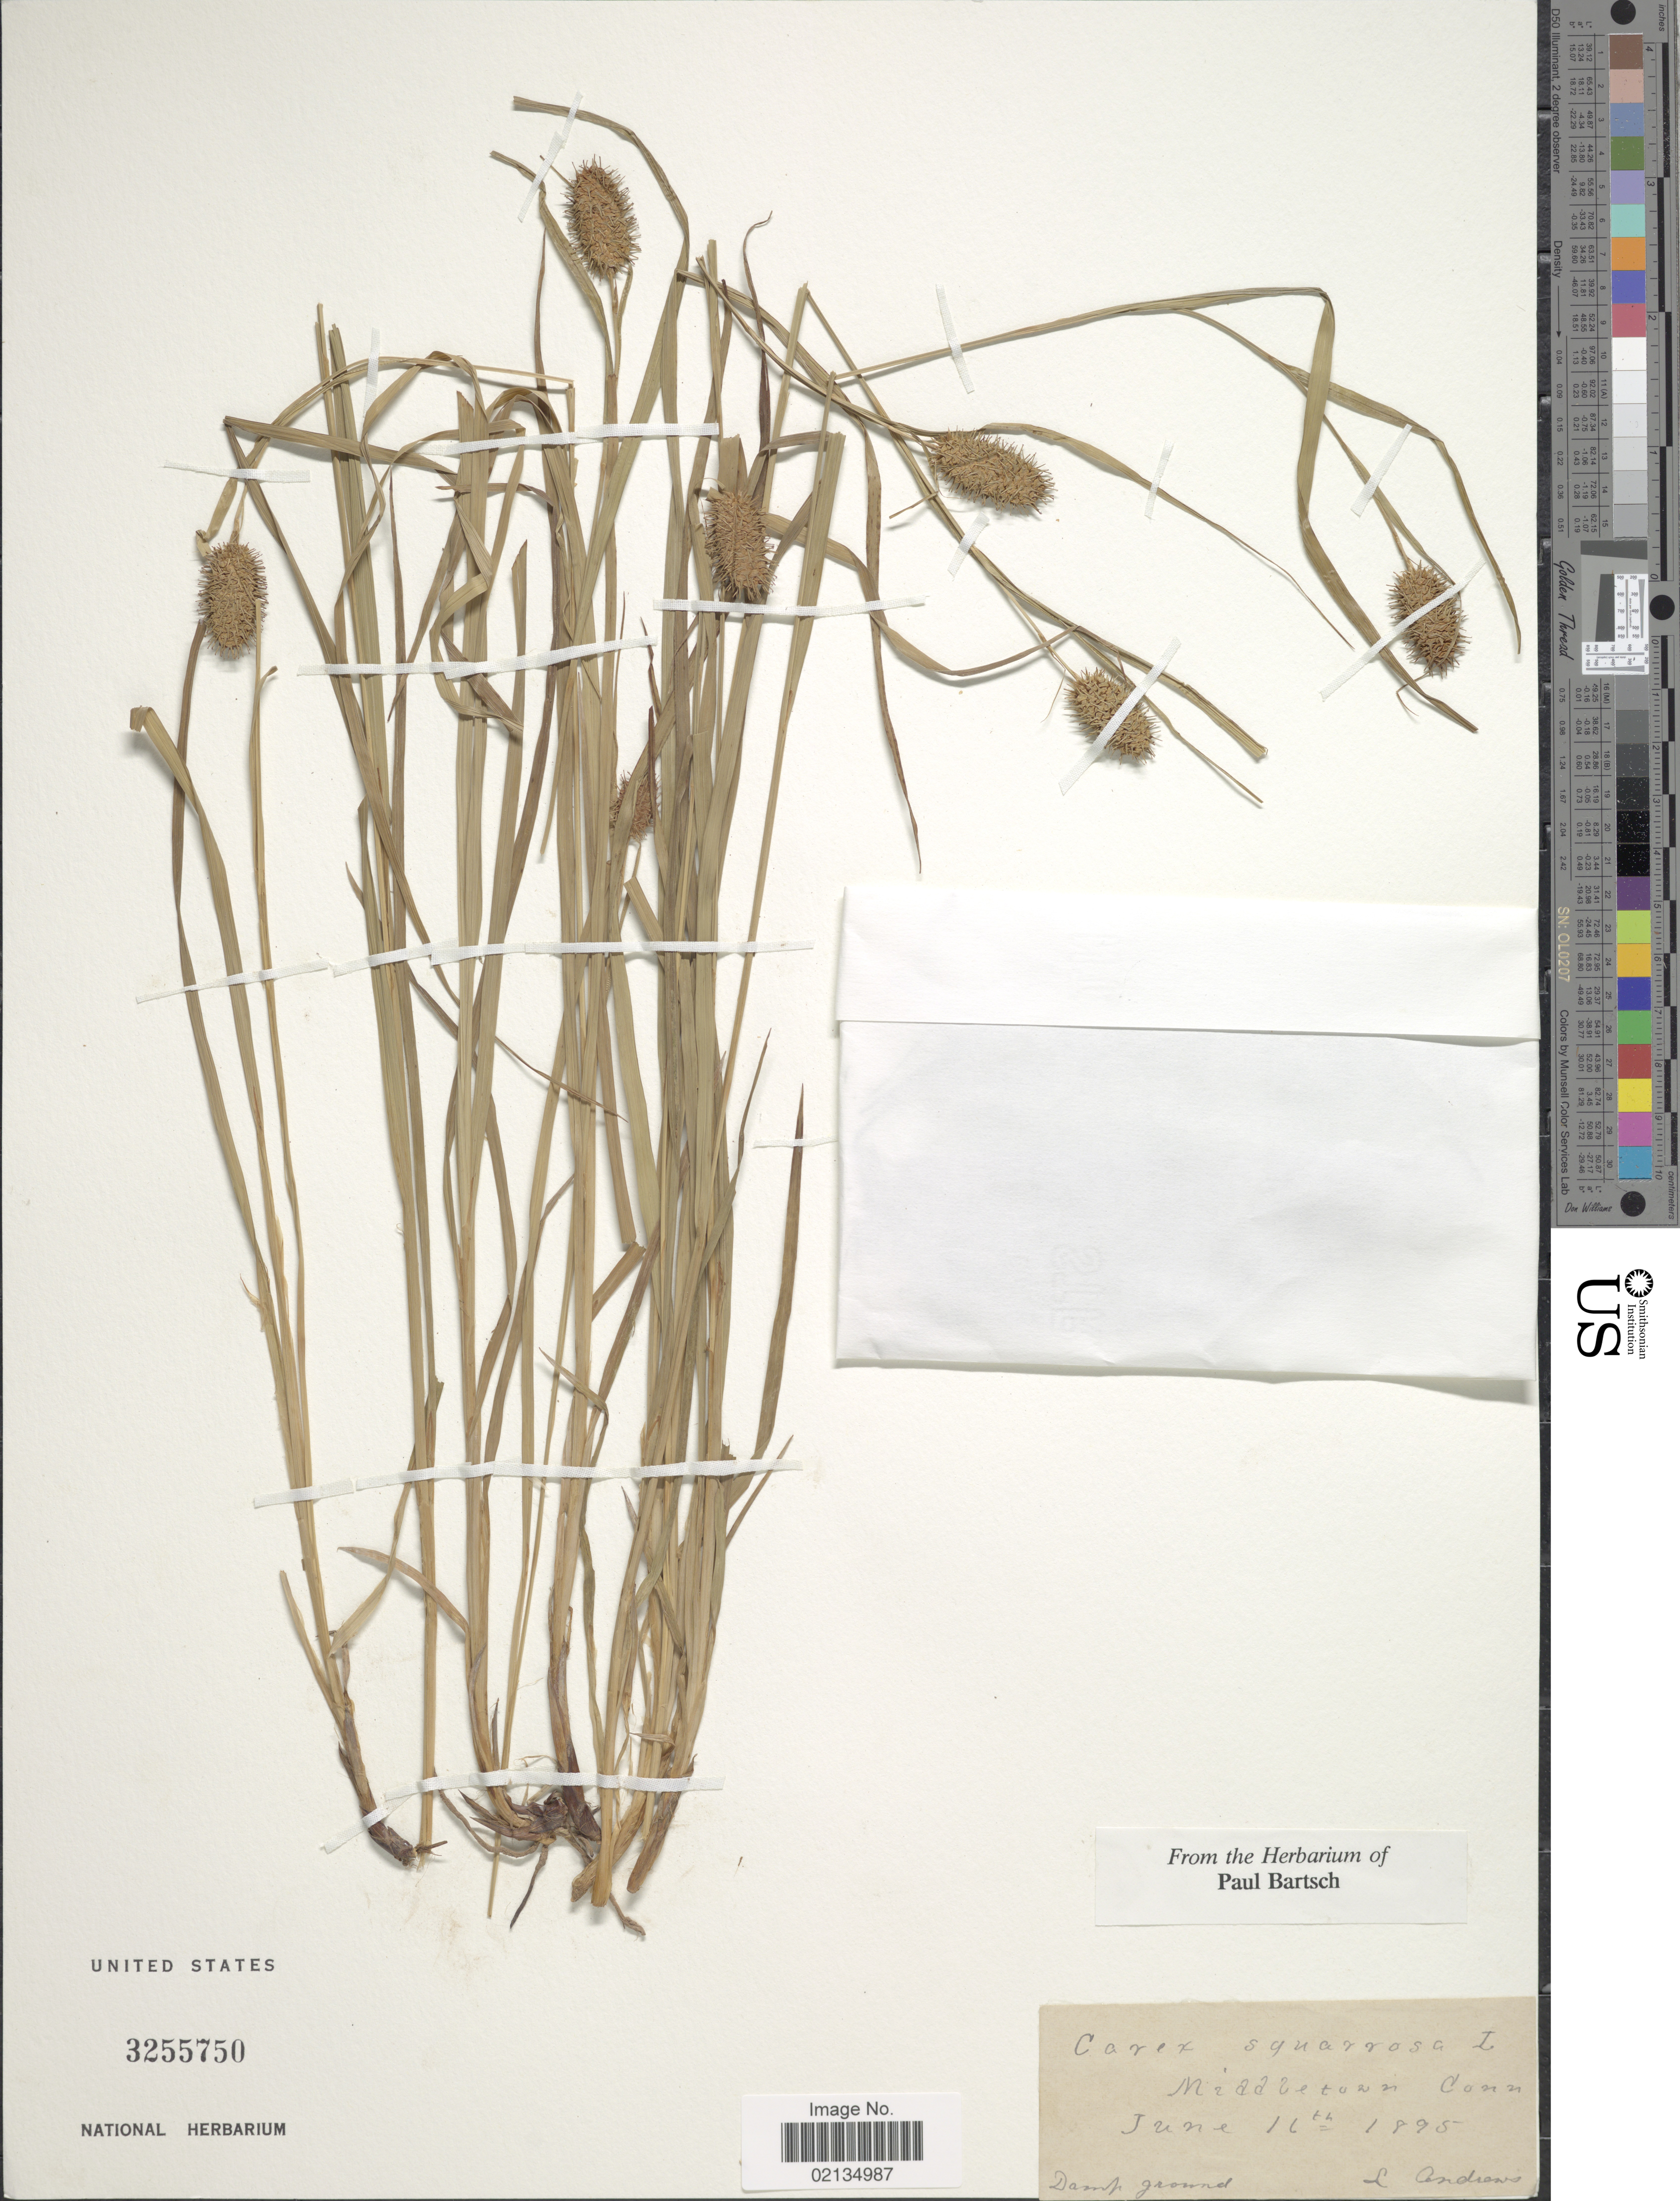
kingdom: Plantae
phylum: Tracheophyta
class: Liliopsida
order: Poales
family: Cyperaceae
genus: Carex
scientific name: Carex squarrosa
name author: L.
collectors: A. L. Andrews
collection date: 1895-06-16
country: United States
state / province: Connecticut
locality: Middletown Conn.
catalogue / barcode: US 3255750